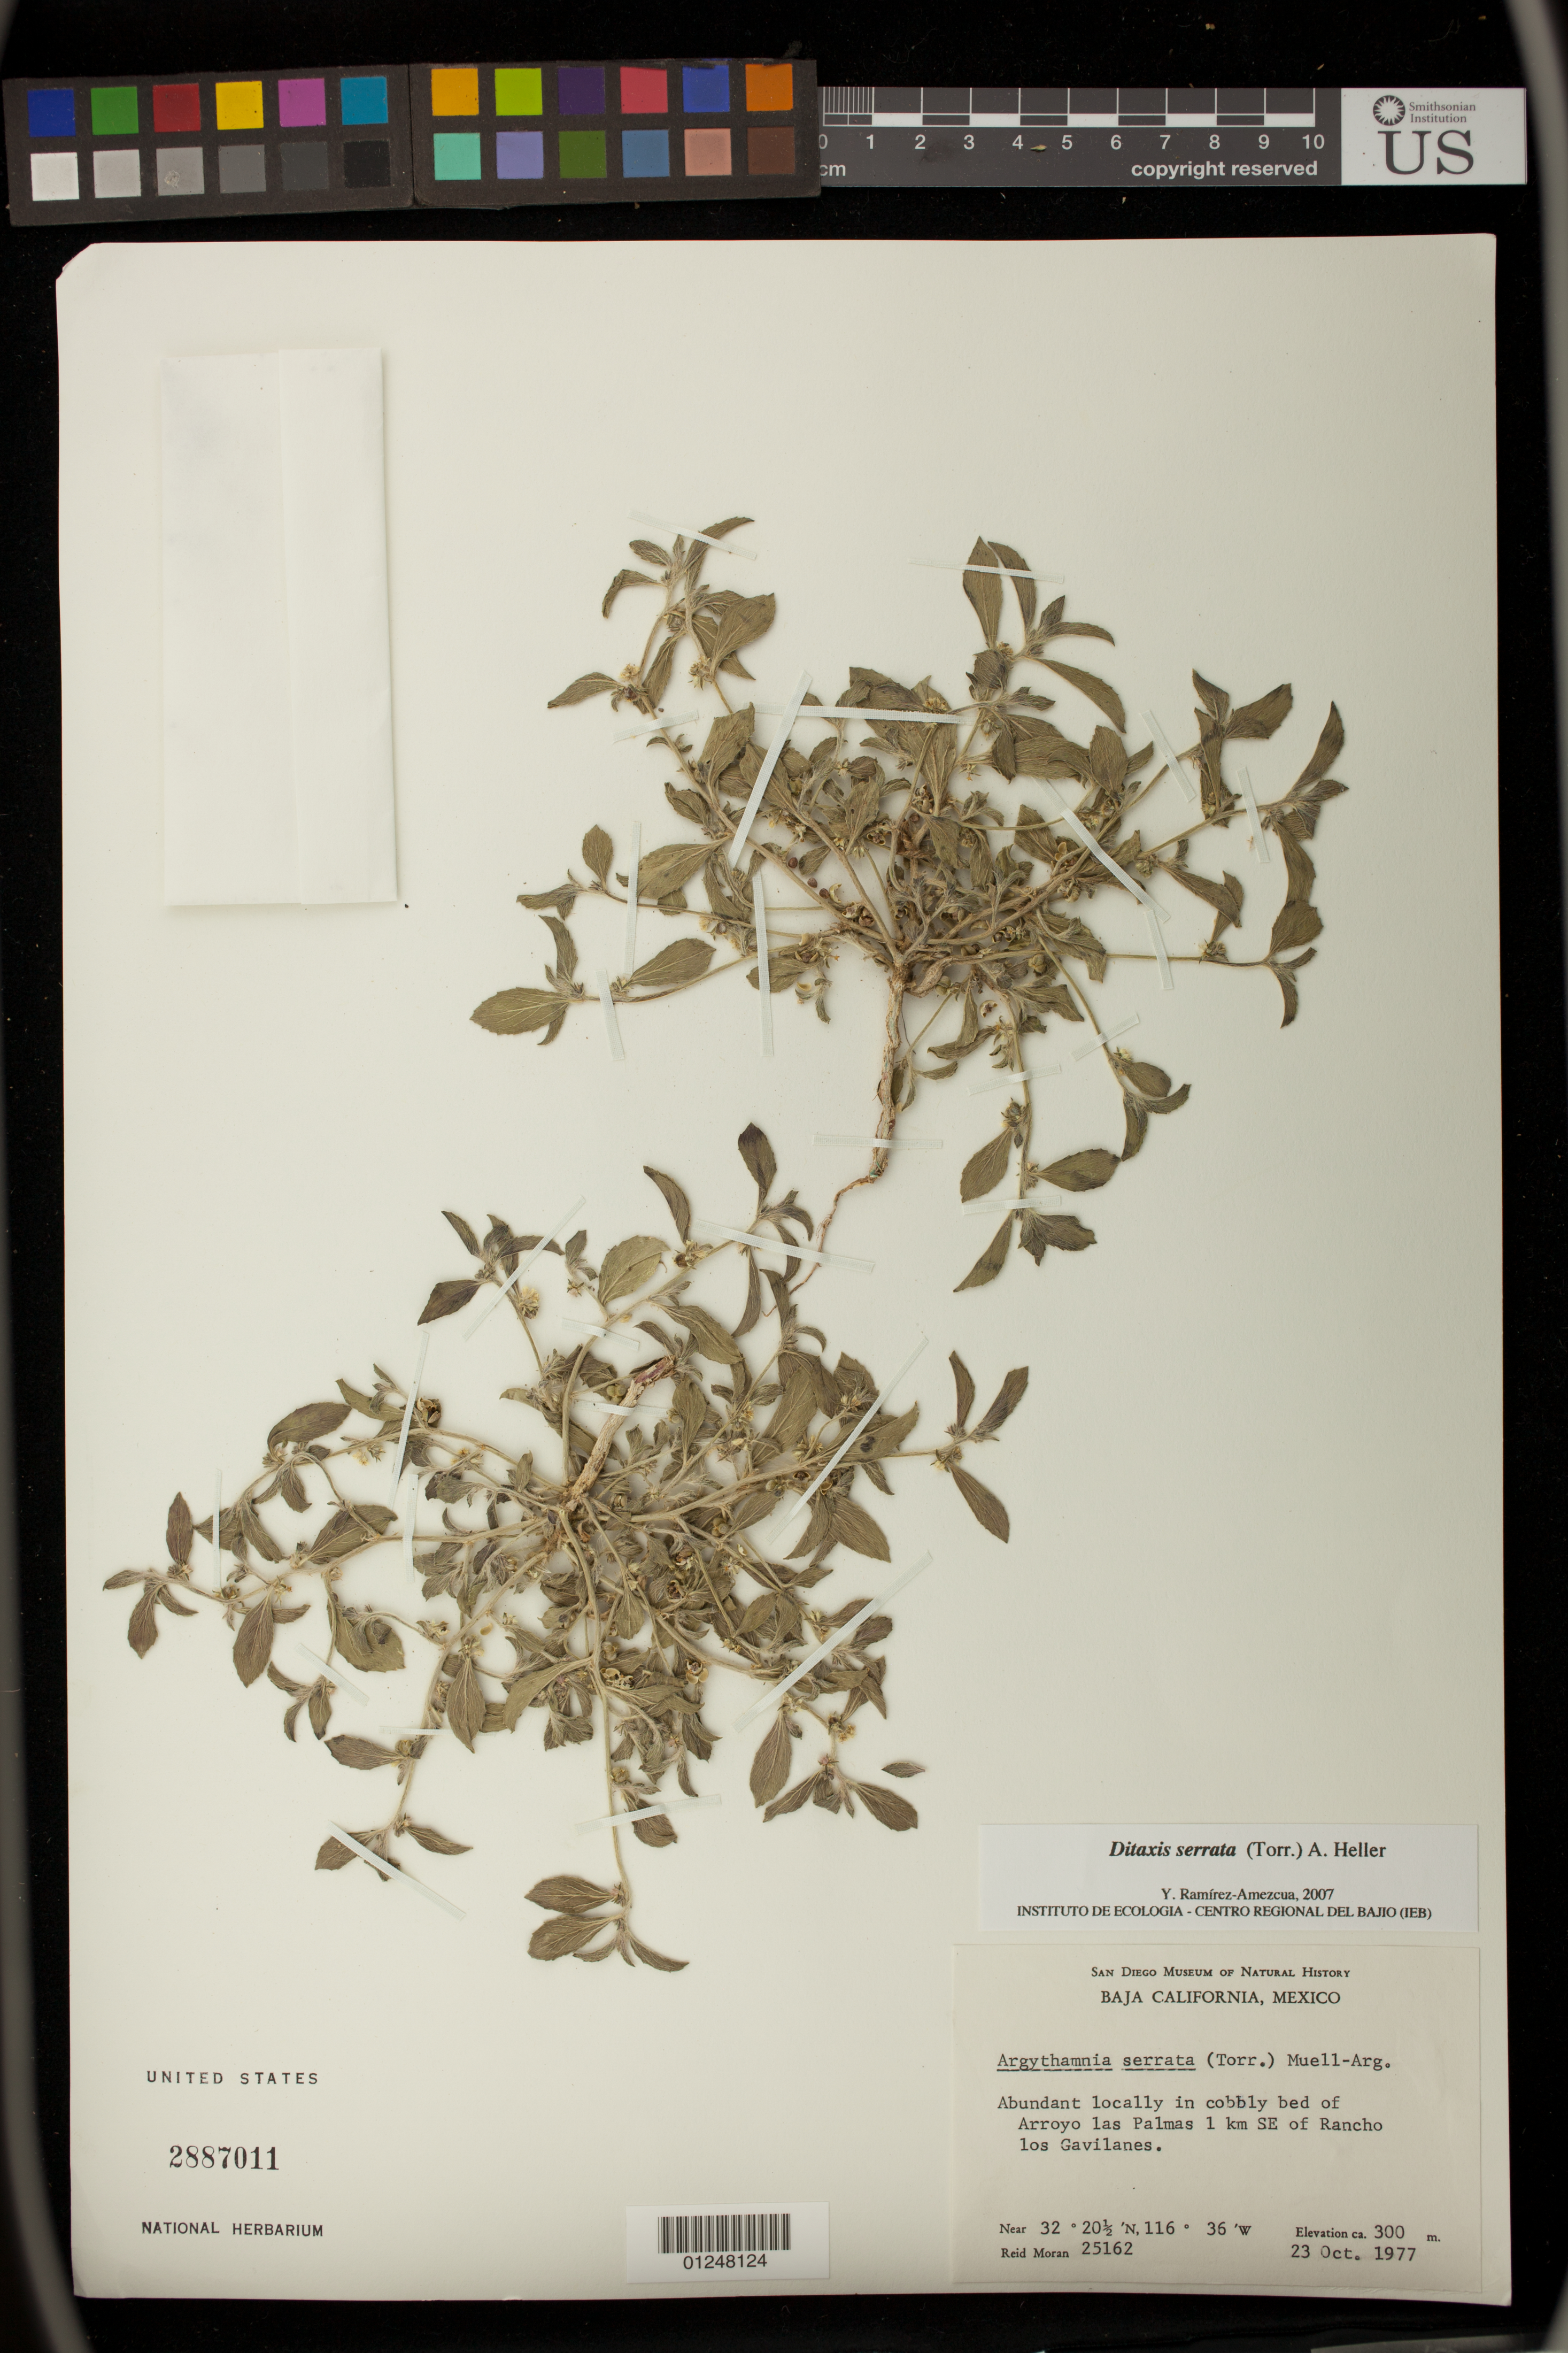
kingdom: Plantae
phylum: Tracheophyta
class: Magnoliopsida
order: Malpighiales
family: Euphorbiaceae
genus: Argythamnia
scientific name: Argythamnia serrata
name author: (Torr.) Müll. Arg.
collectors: R. V. Moran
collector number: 25162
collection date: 1977-10-23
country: Mexico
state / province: Baja California Norte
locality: Arroyo las Palmas 1 km SE of Rancho los Gavilanes.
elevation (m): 300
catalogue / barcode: US 2887011